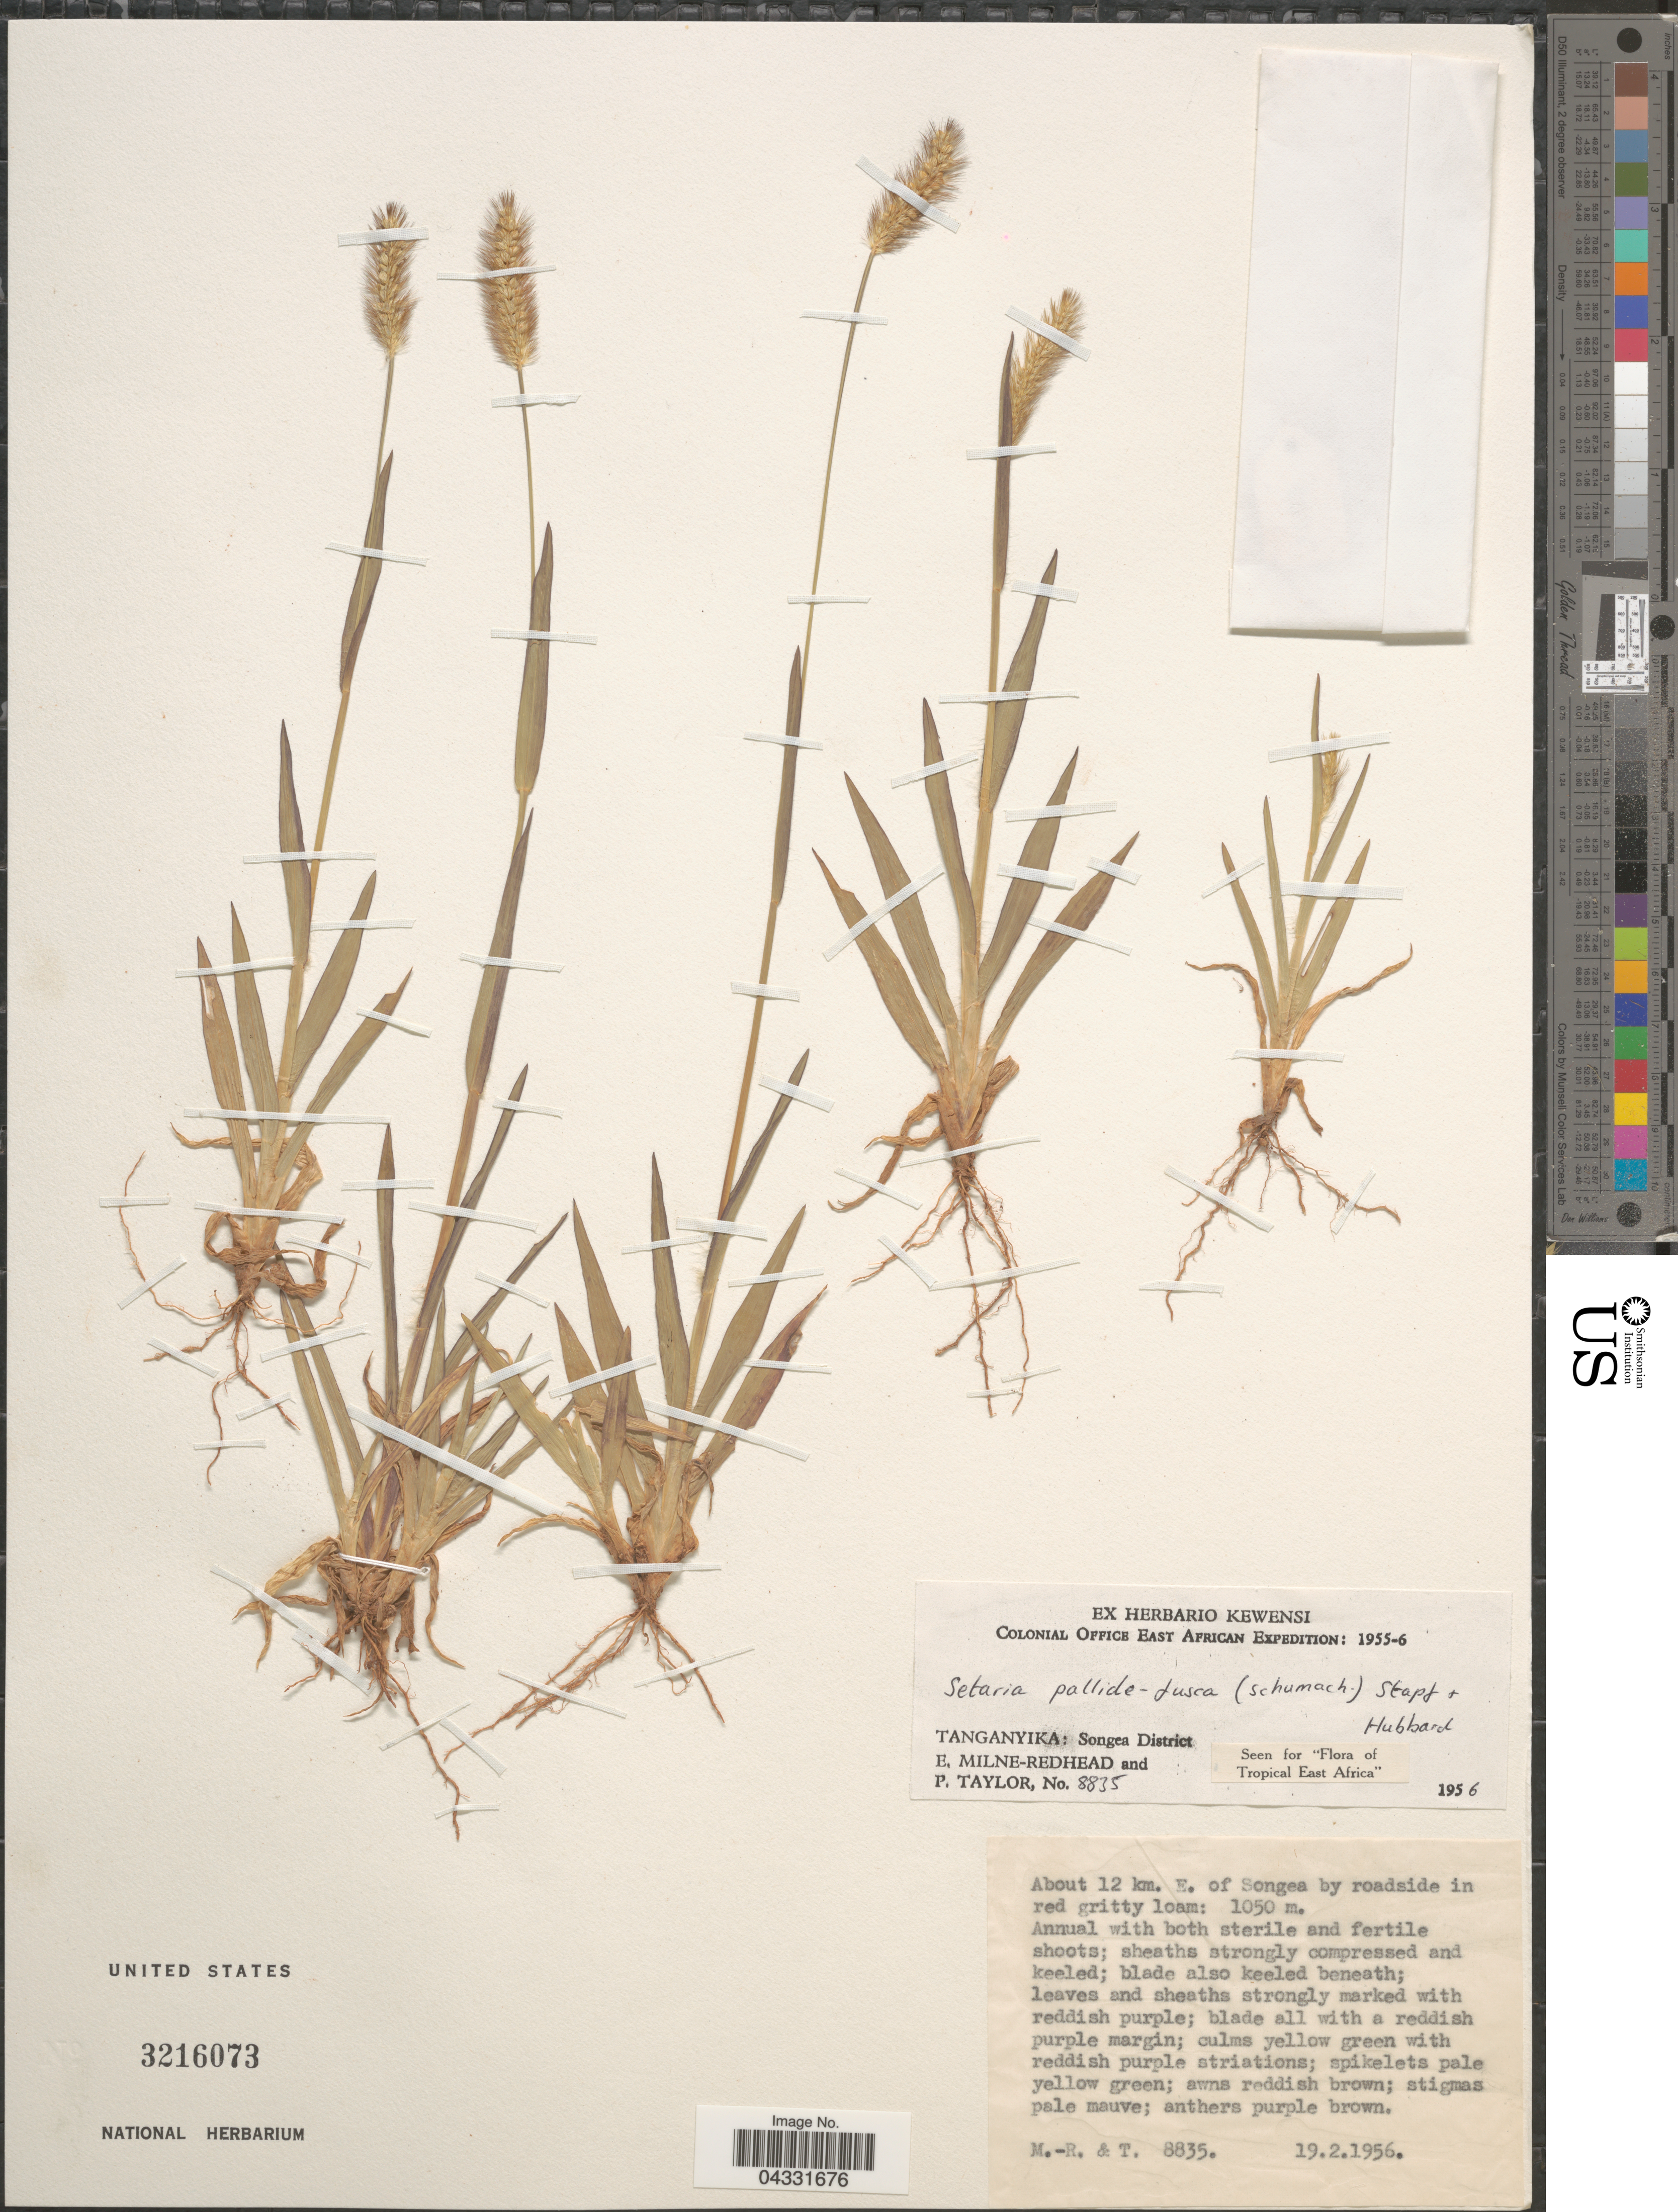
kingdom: Plantae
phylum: Tracheophyta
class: Liliopsida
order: Poales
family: Poaceae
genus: Setaria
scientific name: Setaria pallide-fusca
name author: (Schumach.) Stapf & C.E. Hubb.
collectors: E. W. Milne-Redhead & P. Taylor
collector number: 8835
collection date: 1956-02-19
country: Tanzania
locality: Colonial Office East African Expedition: 1955-6. Tanganyika: Songea District. About 12 km. E. of Songea by roadside in red gritty loam.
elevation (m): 1050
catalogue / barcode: US 3216073